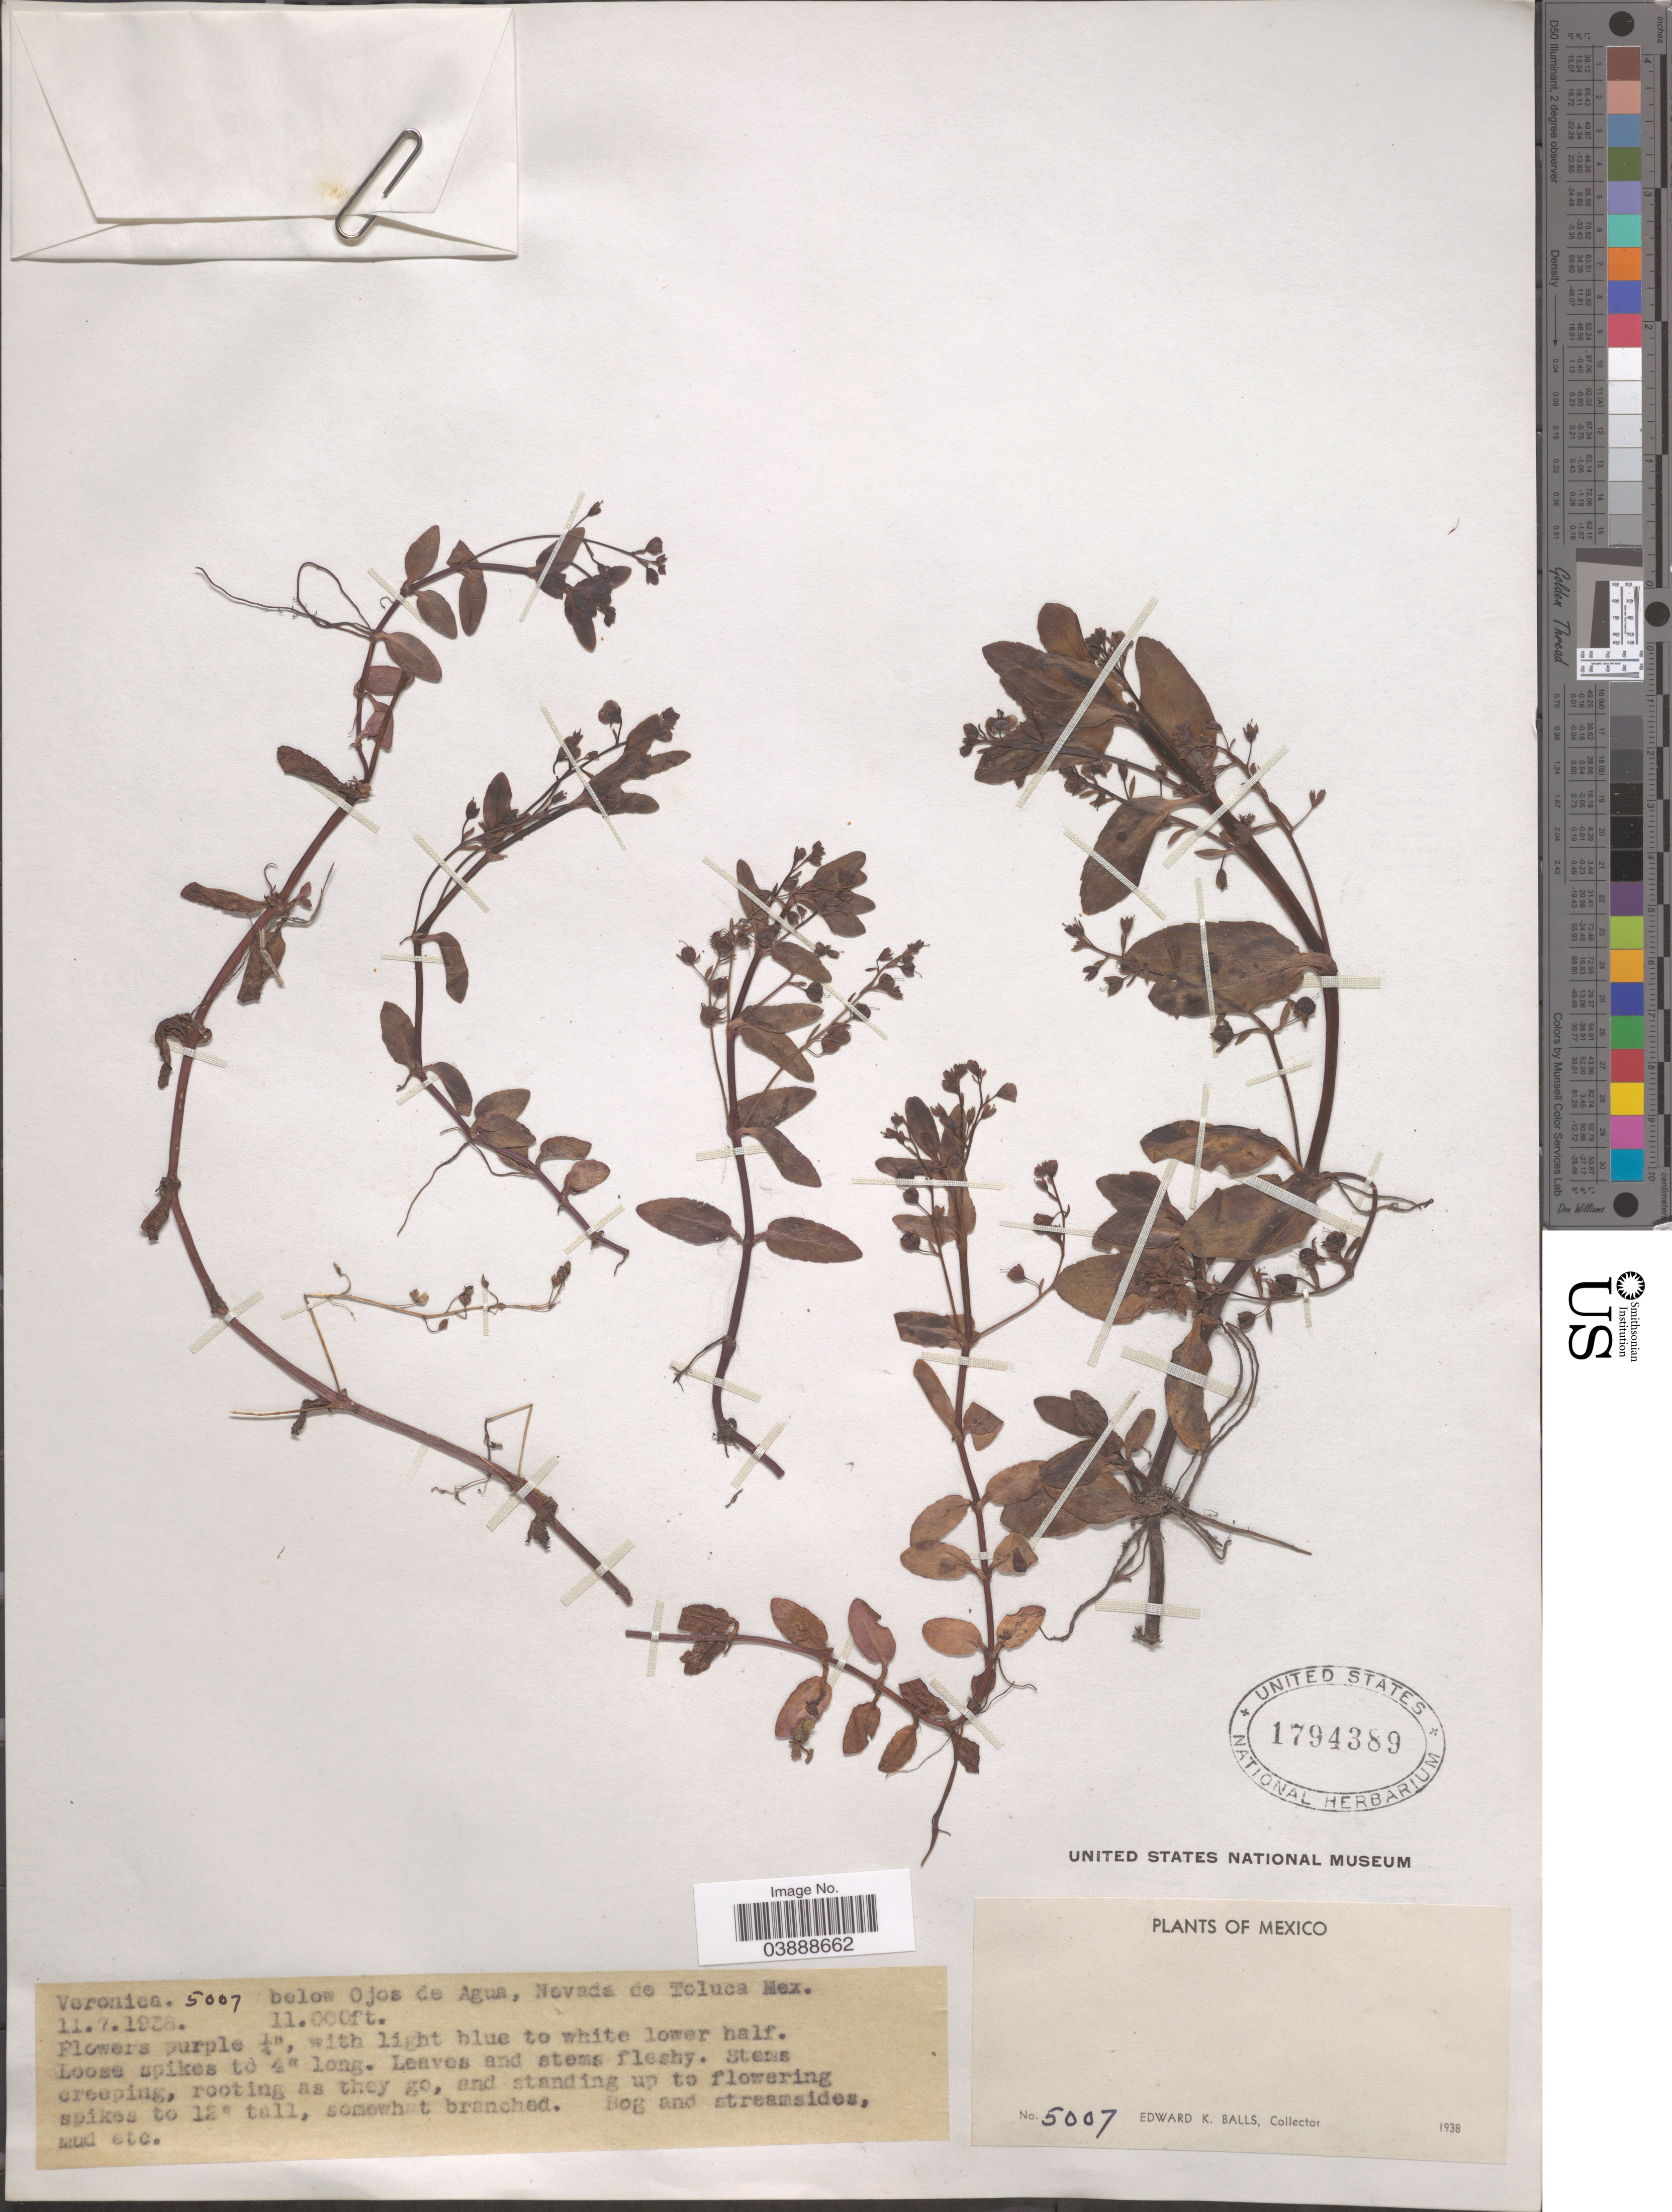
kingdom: Plantae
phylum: Tracheophyta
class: Magnoliopsida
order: Lamiales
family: Plantaginaceae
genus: Veronica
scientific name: Veronica americana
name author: Schwein. ex Benth.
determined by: Albach, Dirk C.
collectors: E. K. Balls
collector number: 5007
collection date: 1938-07-11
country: Mexico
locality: Below Ojos de Agua, Nevada de Toluca.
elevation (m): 3353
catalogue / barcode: US 1794389